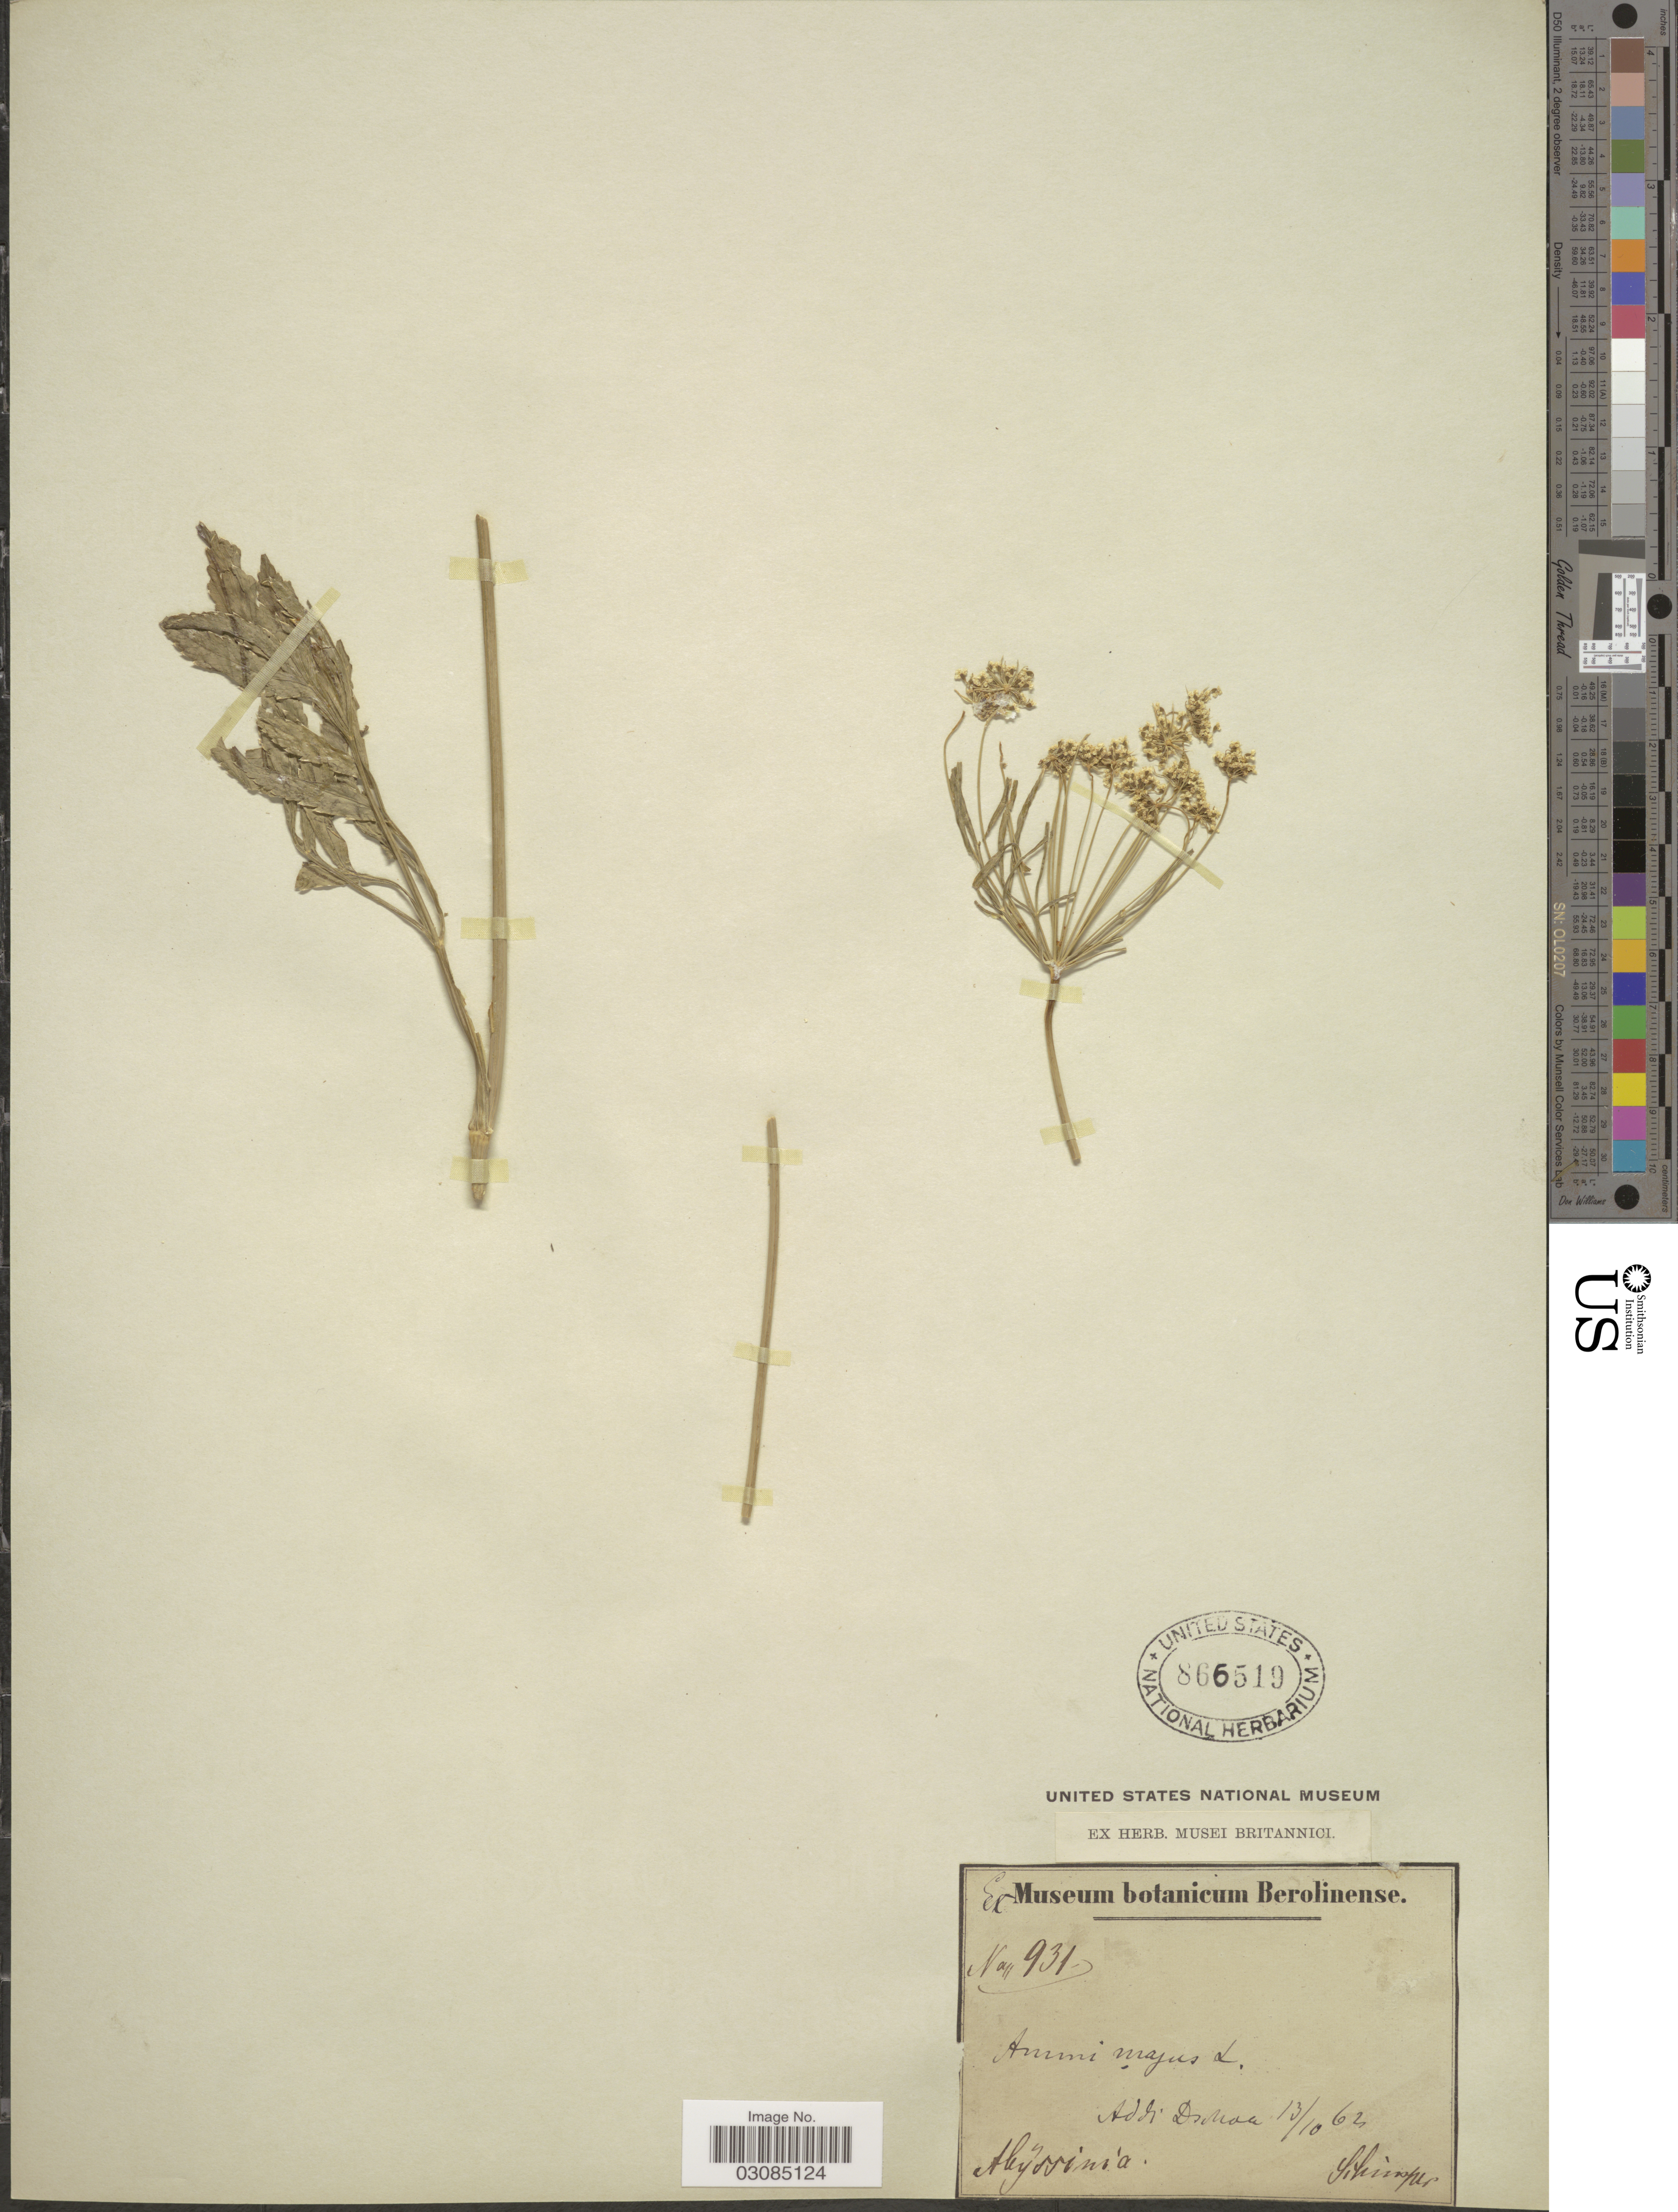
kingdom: Plantae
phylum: Tracheophyta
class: Magnoliopsida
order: Apiales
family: Apiaceae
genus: Ammi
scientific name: Ammi majus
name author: L.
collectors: -. Schimper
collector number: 931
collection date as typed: Transcribed d/m/y: 13/10/62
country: Eritrea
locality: Abyssinia.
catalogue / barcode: US 866519